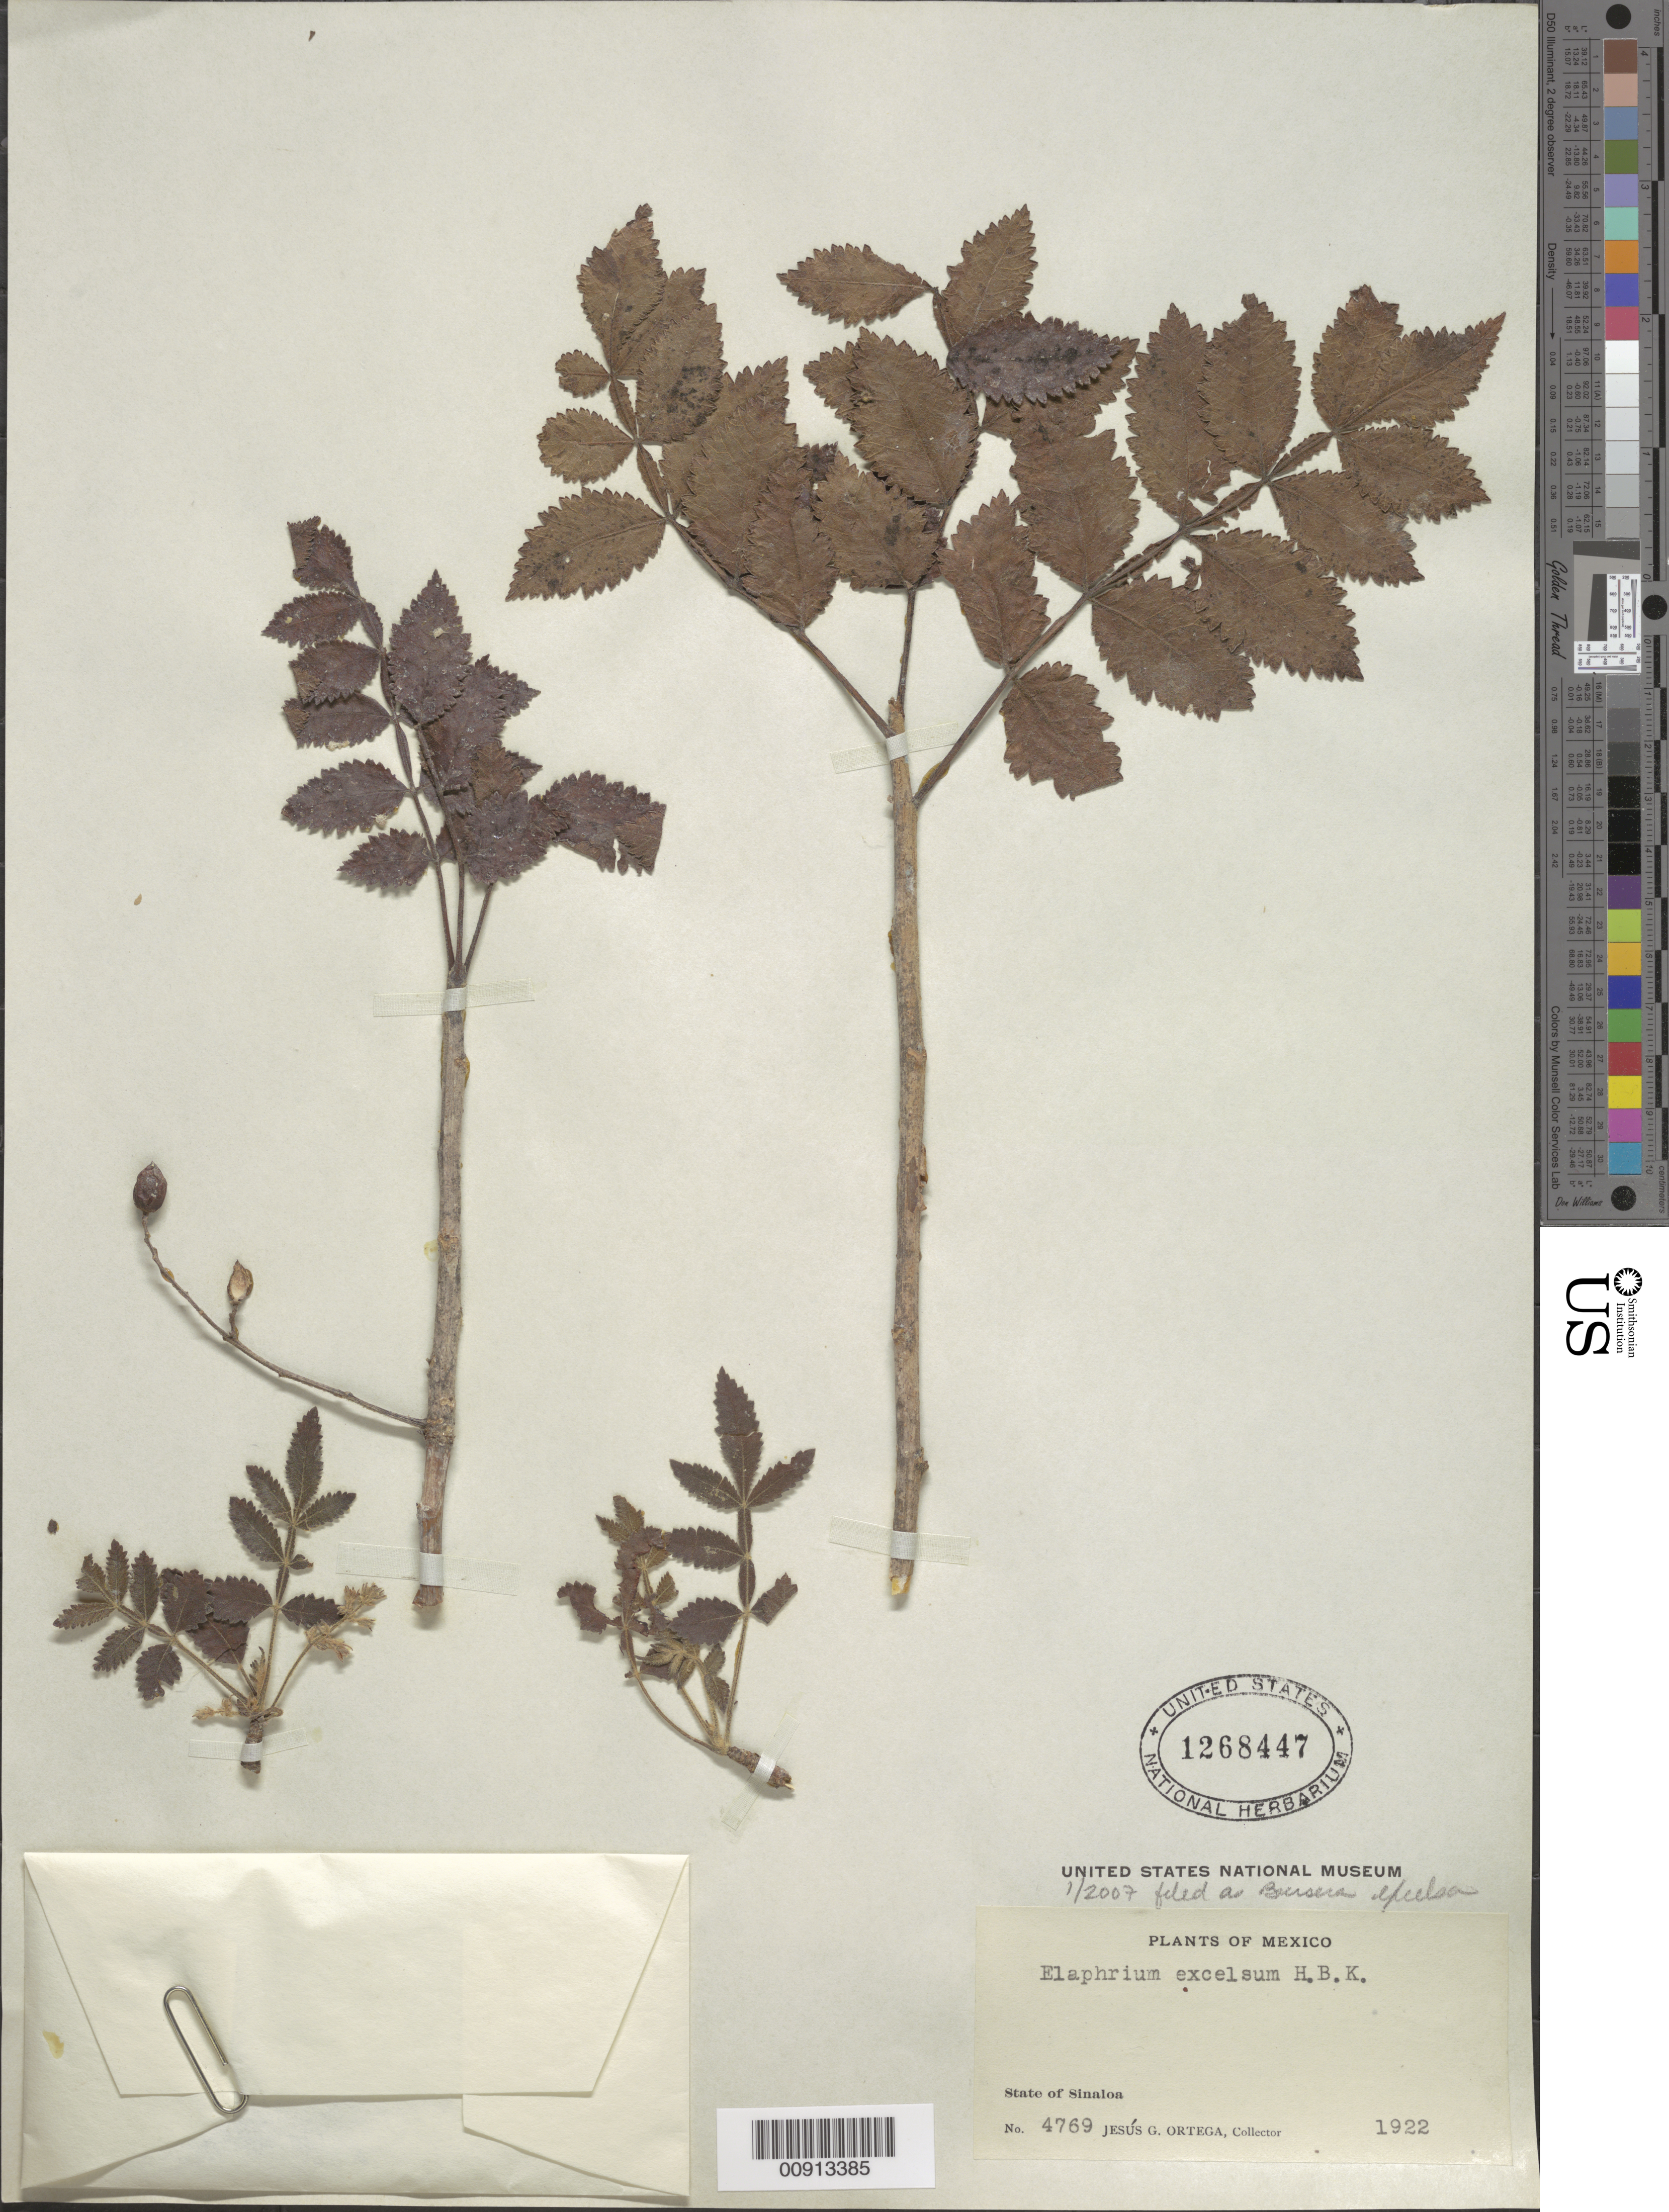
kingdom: Plantae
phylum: Tracheophyta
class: Magnoliopsida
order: Sapindales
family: Burseraceae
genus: Bursera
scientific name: Bursera excelsa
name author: (Kunth) Engl.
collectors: J. Ortega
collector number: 4769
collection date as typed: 1922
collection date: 1922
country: Mexico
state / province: Sinaloa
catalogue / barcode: US 1268447